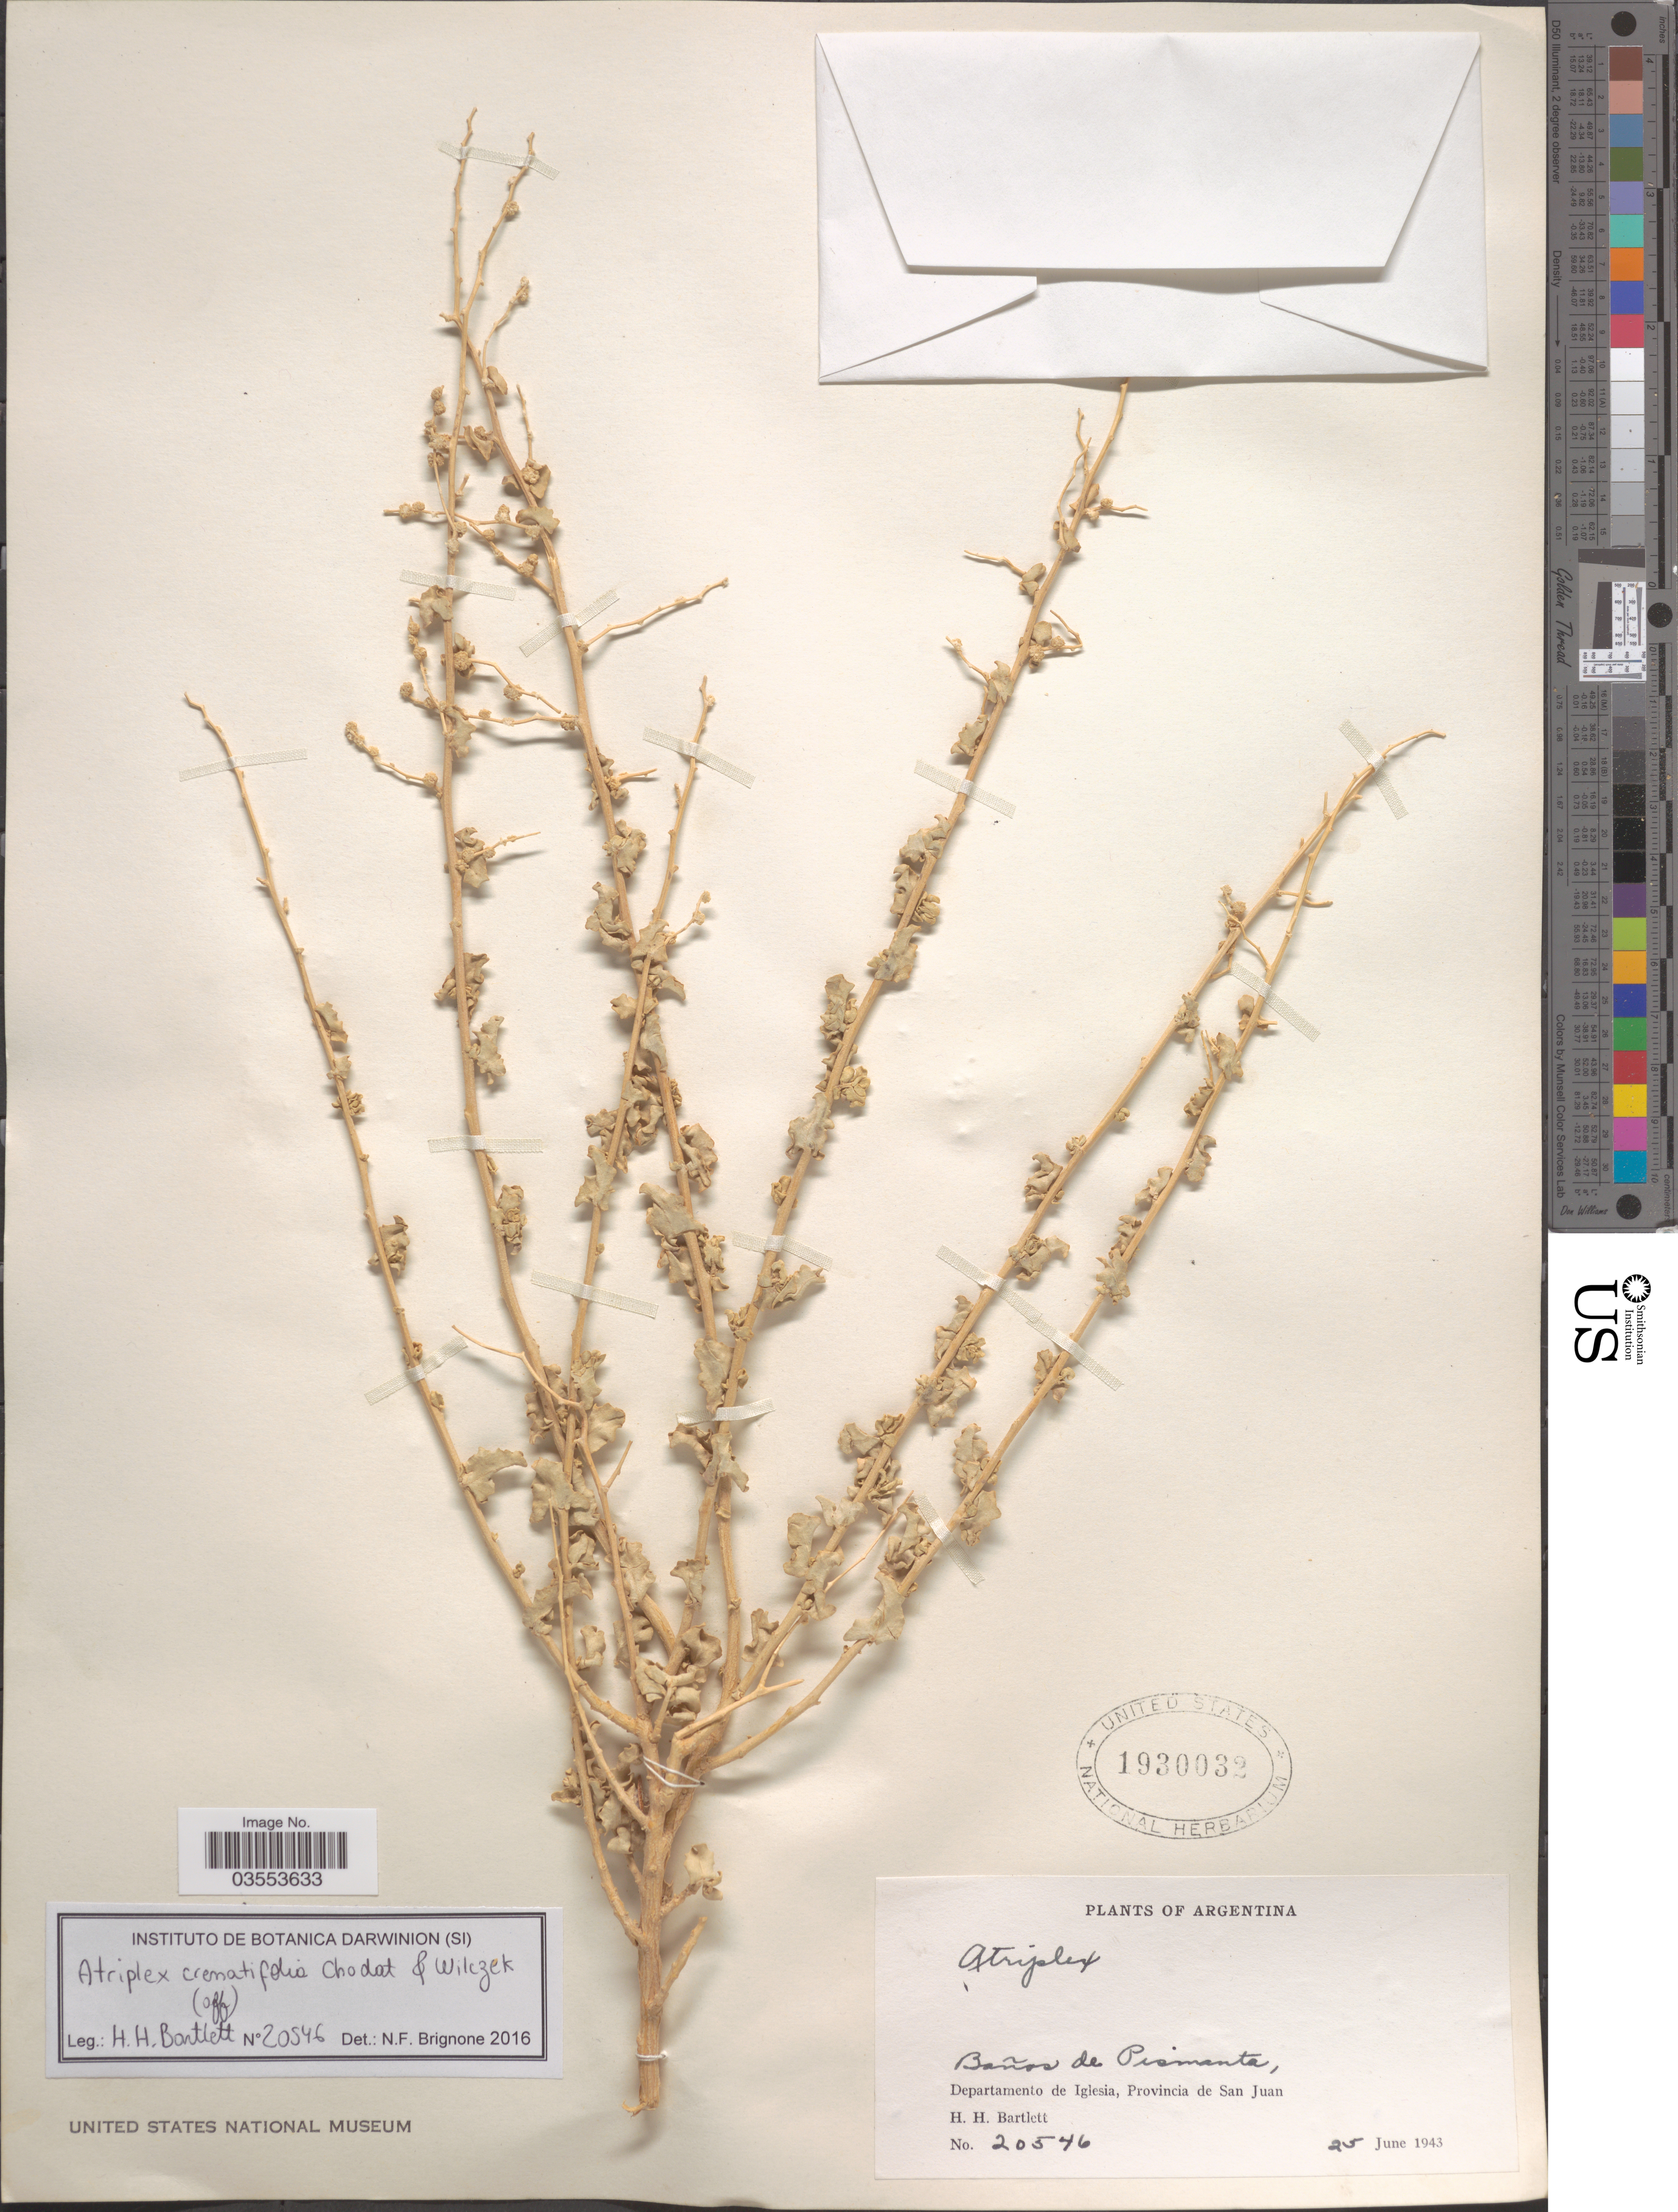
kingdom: Plantae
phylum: Tracheophyta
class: Magnoliopsida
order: Caryophyllales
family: Amaranthaceae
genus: Atriplex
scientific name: Atriplex sp.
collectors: H. H. Bartlett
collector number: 20546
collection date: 1943-06-25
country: Argentina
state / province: San Juan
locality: Baños de Pismanta, Departamento de Iglesia.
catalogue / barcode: US 1930032